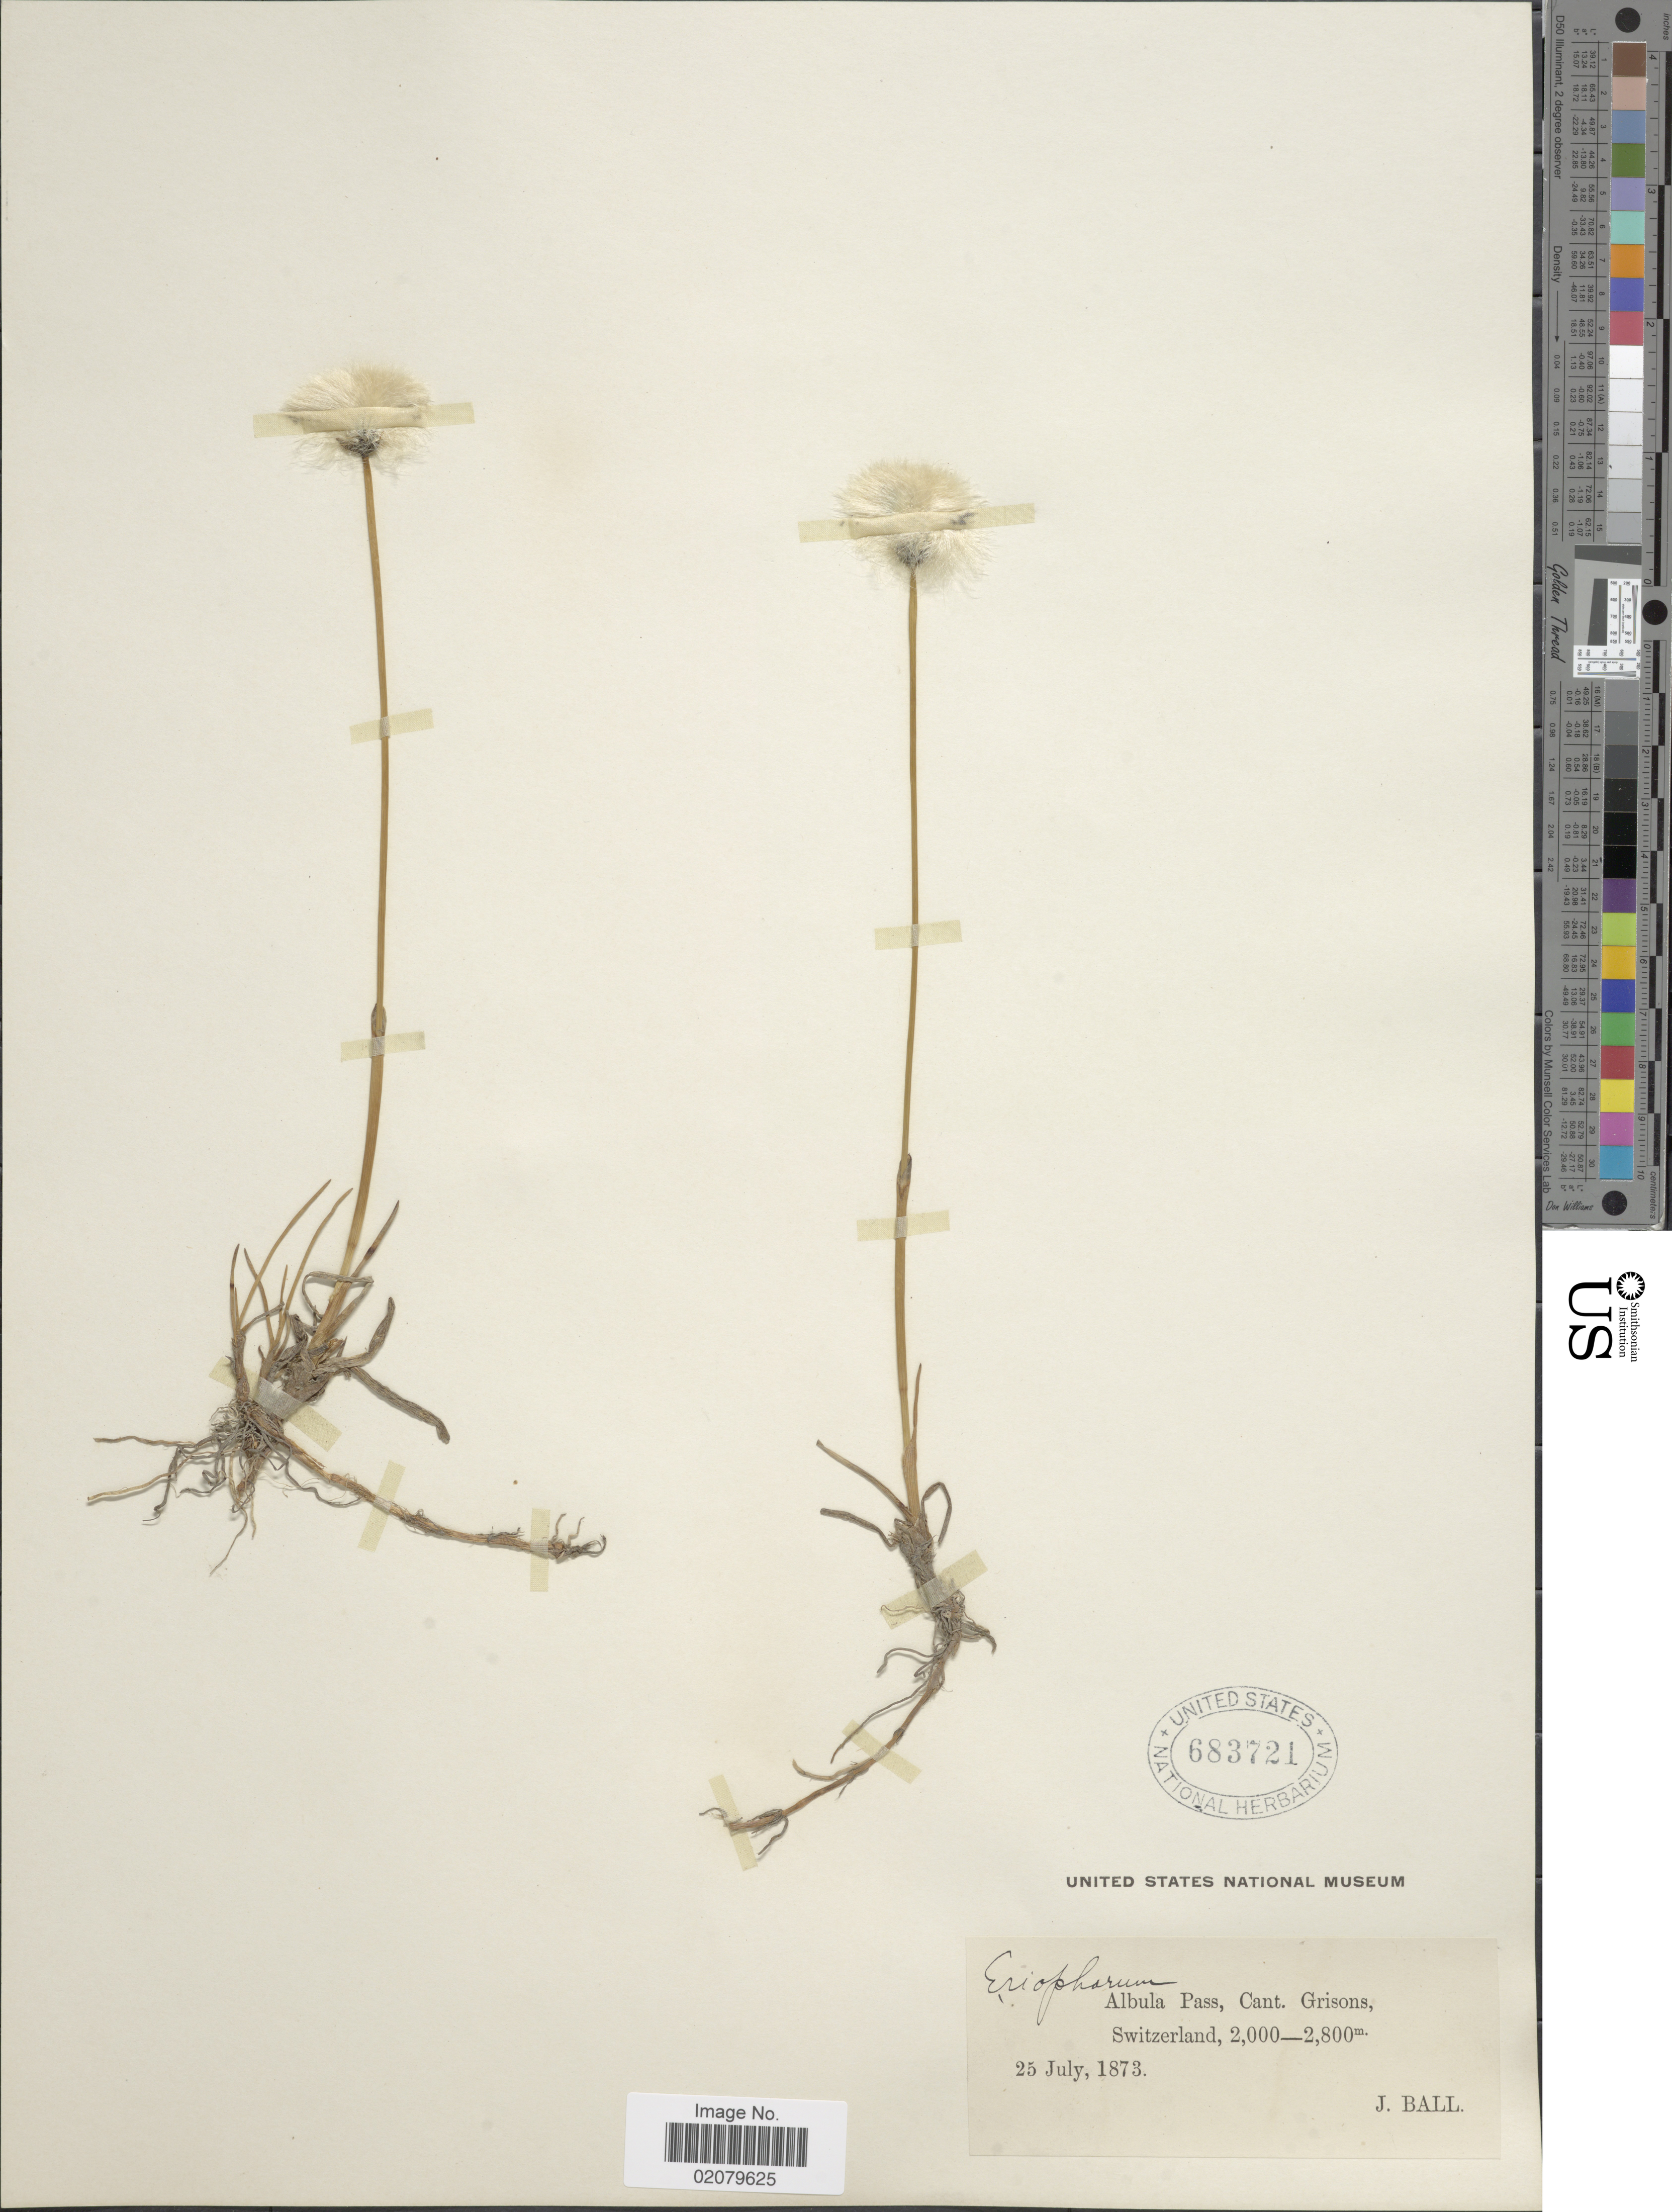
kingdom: Plantae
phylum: Tracheophyta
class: Liliopsida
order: Poales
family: Cyperaceae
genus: Eriophorum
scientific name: Eriophorum sp.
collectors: J. Ball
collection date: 1873-07-25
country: Switzerland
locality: Albula Pass, Cant. Grisons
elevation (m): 2000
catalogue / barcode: US 683721